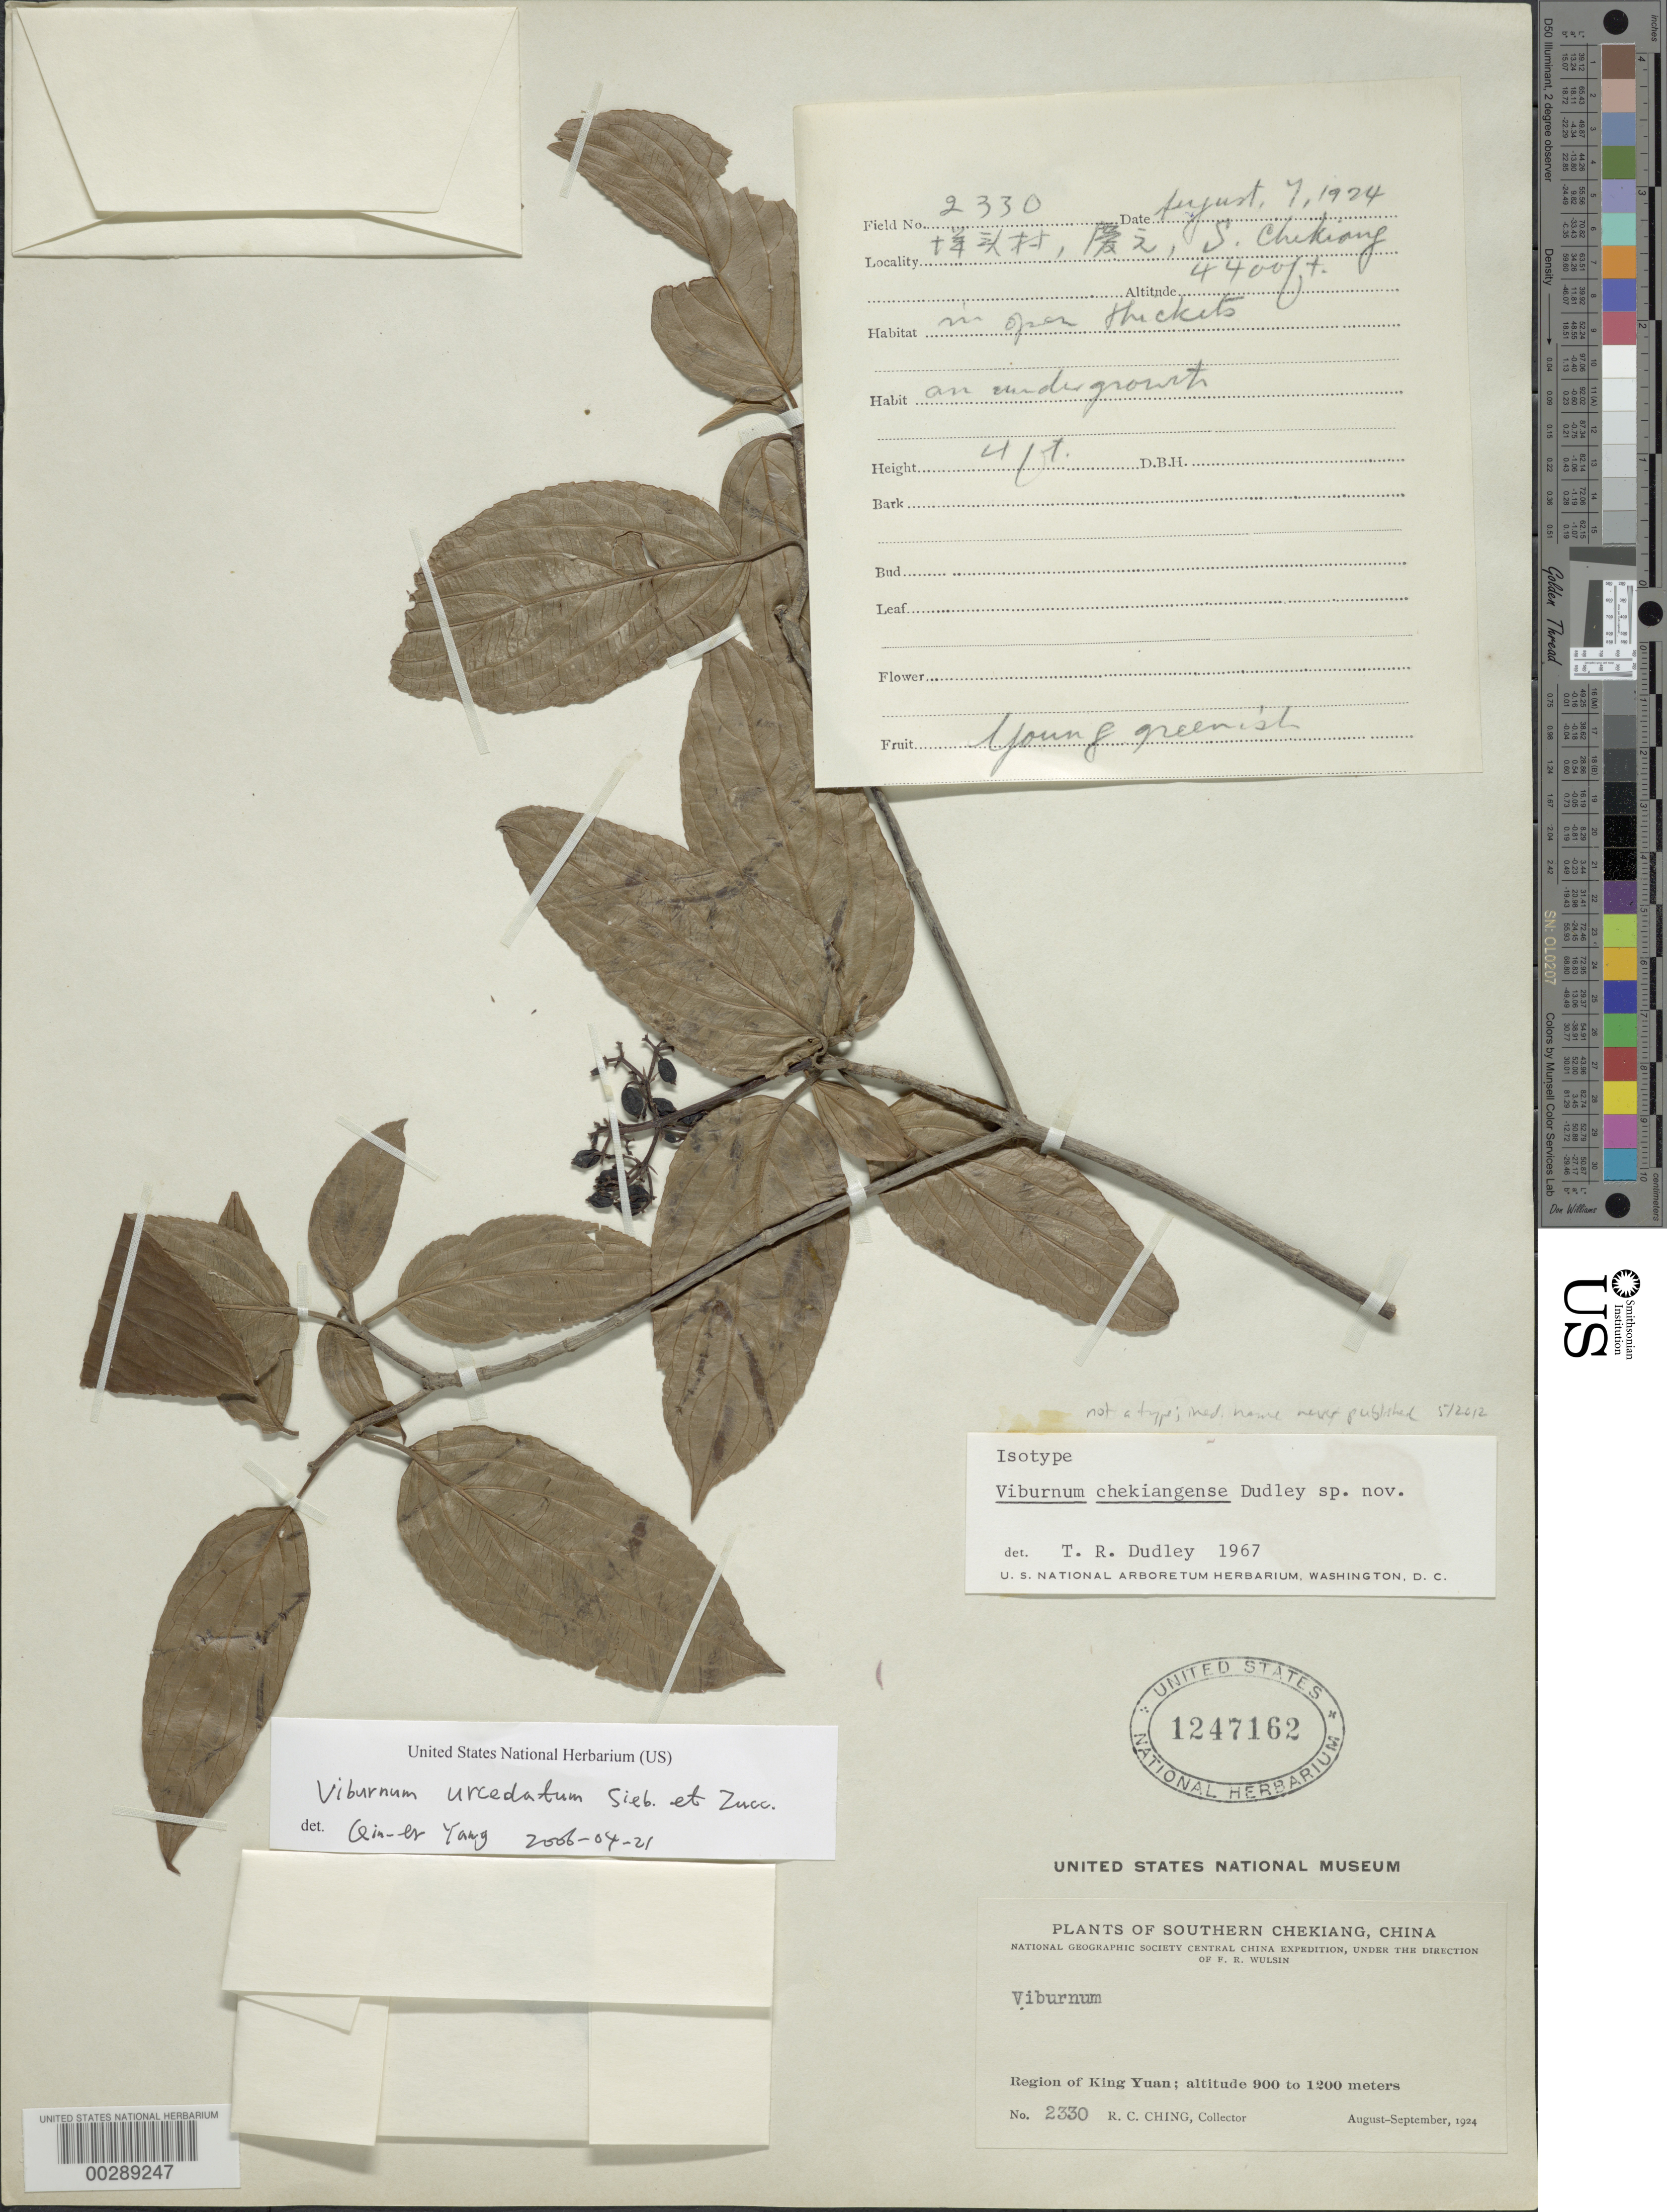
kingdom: Plantae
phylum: Tracheophyta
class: Magnoliopsida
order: Dipsacales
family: Viburnaceae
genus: Viburnum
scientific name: Viburnum sp.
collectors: R. C. Ching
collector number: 2330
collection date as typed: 07 Aug 1924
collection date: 1924-08-07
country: China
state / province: Zhejiang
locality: Region of king yuan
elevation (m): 1341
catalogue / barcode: US 1247162